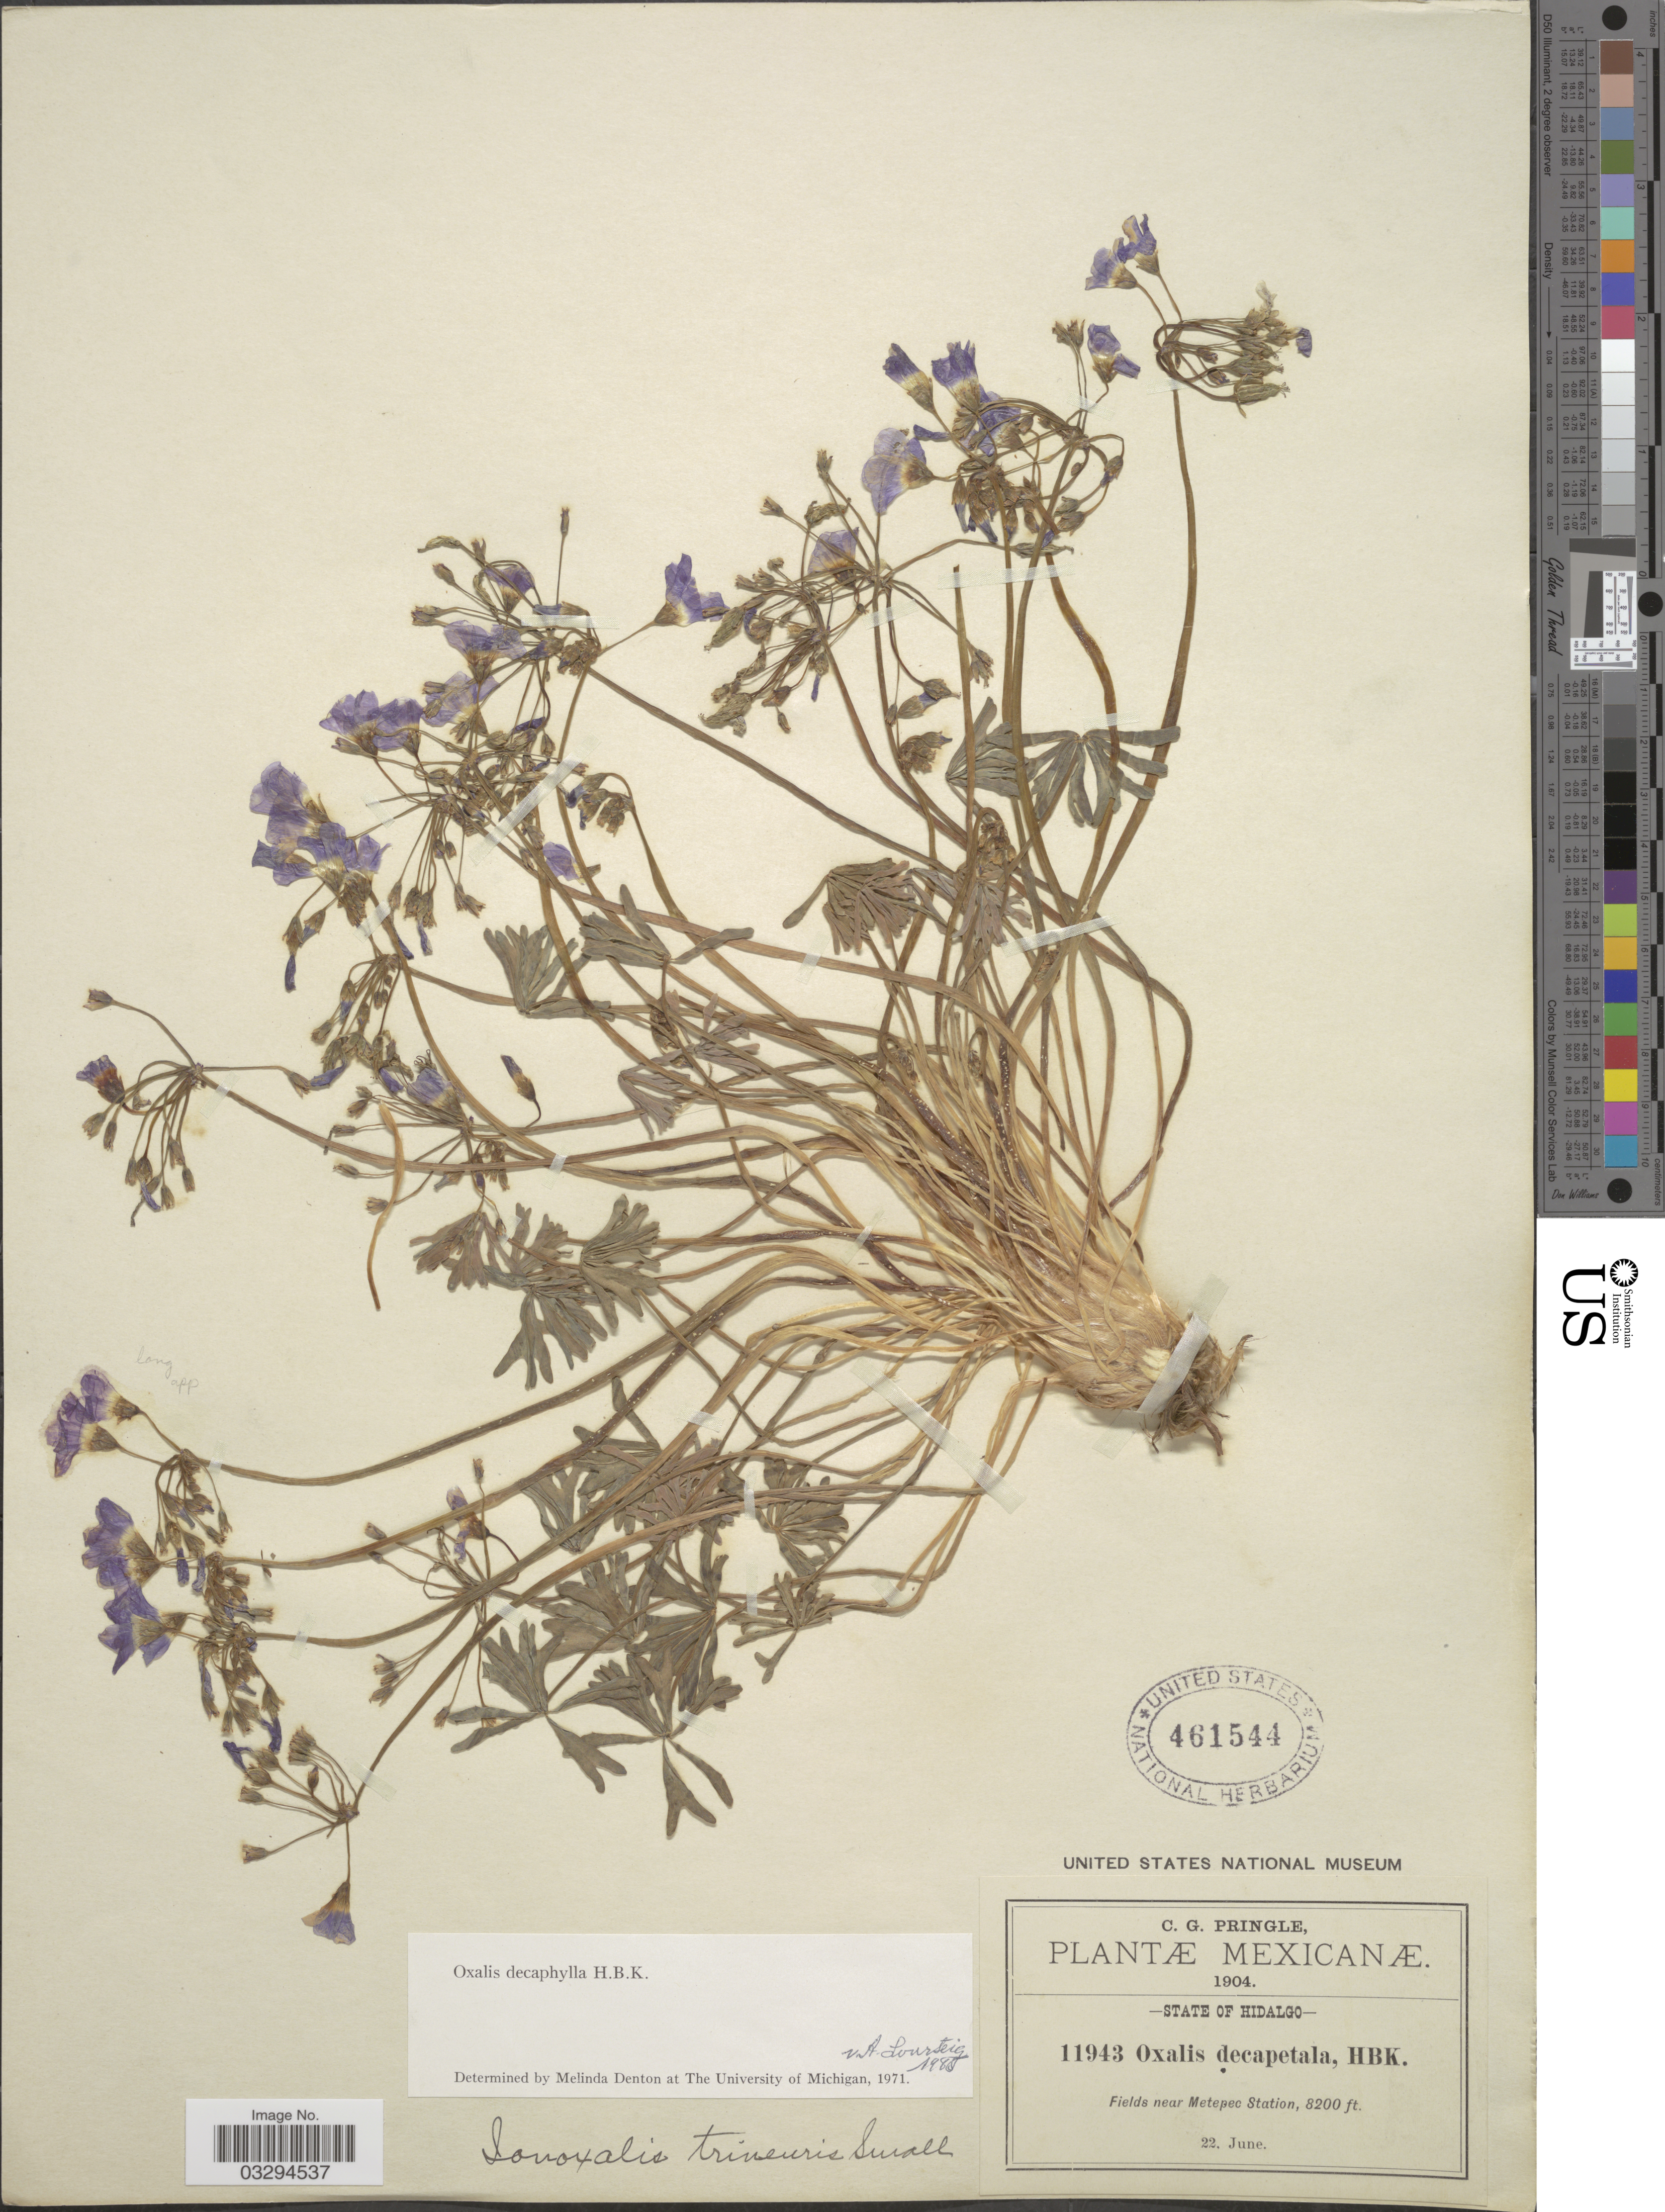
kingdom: Plantae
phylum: Tracheophyta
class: Magnoliopsida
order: Oxalidales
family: Oxalidaceae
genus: Oxalis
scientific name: Oxalis decaphylla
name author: Kunth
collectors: C. G. Pringle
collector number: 11943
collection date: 1904-06-22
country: Mexico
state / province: Hidalgo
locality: Fields near Metepec Station.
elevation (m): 2499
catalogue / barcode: US 461544